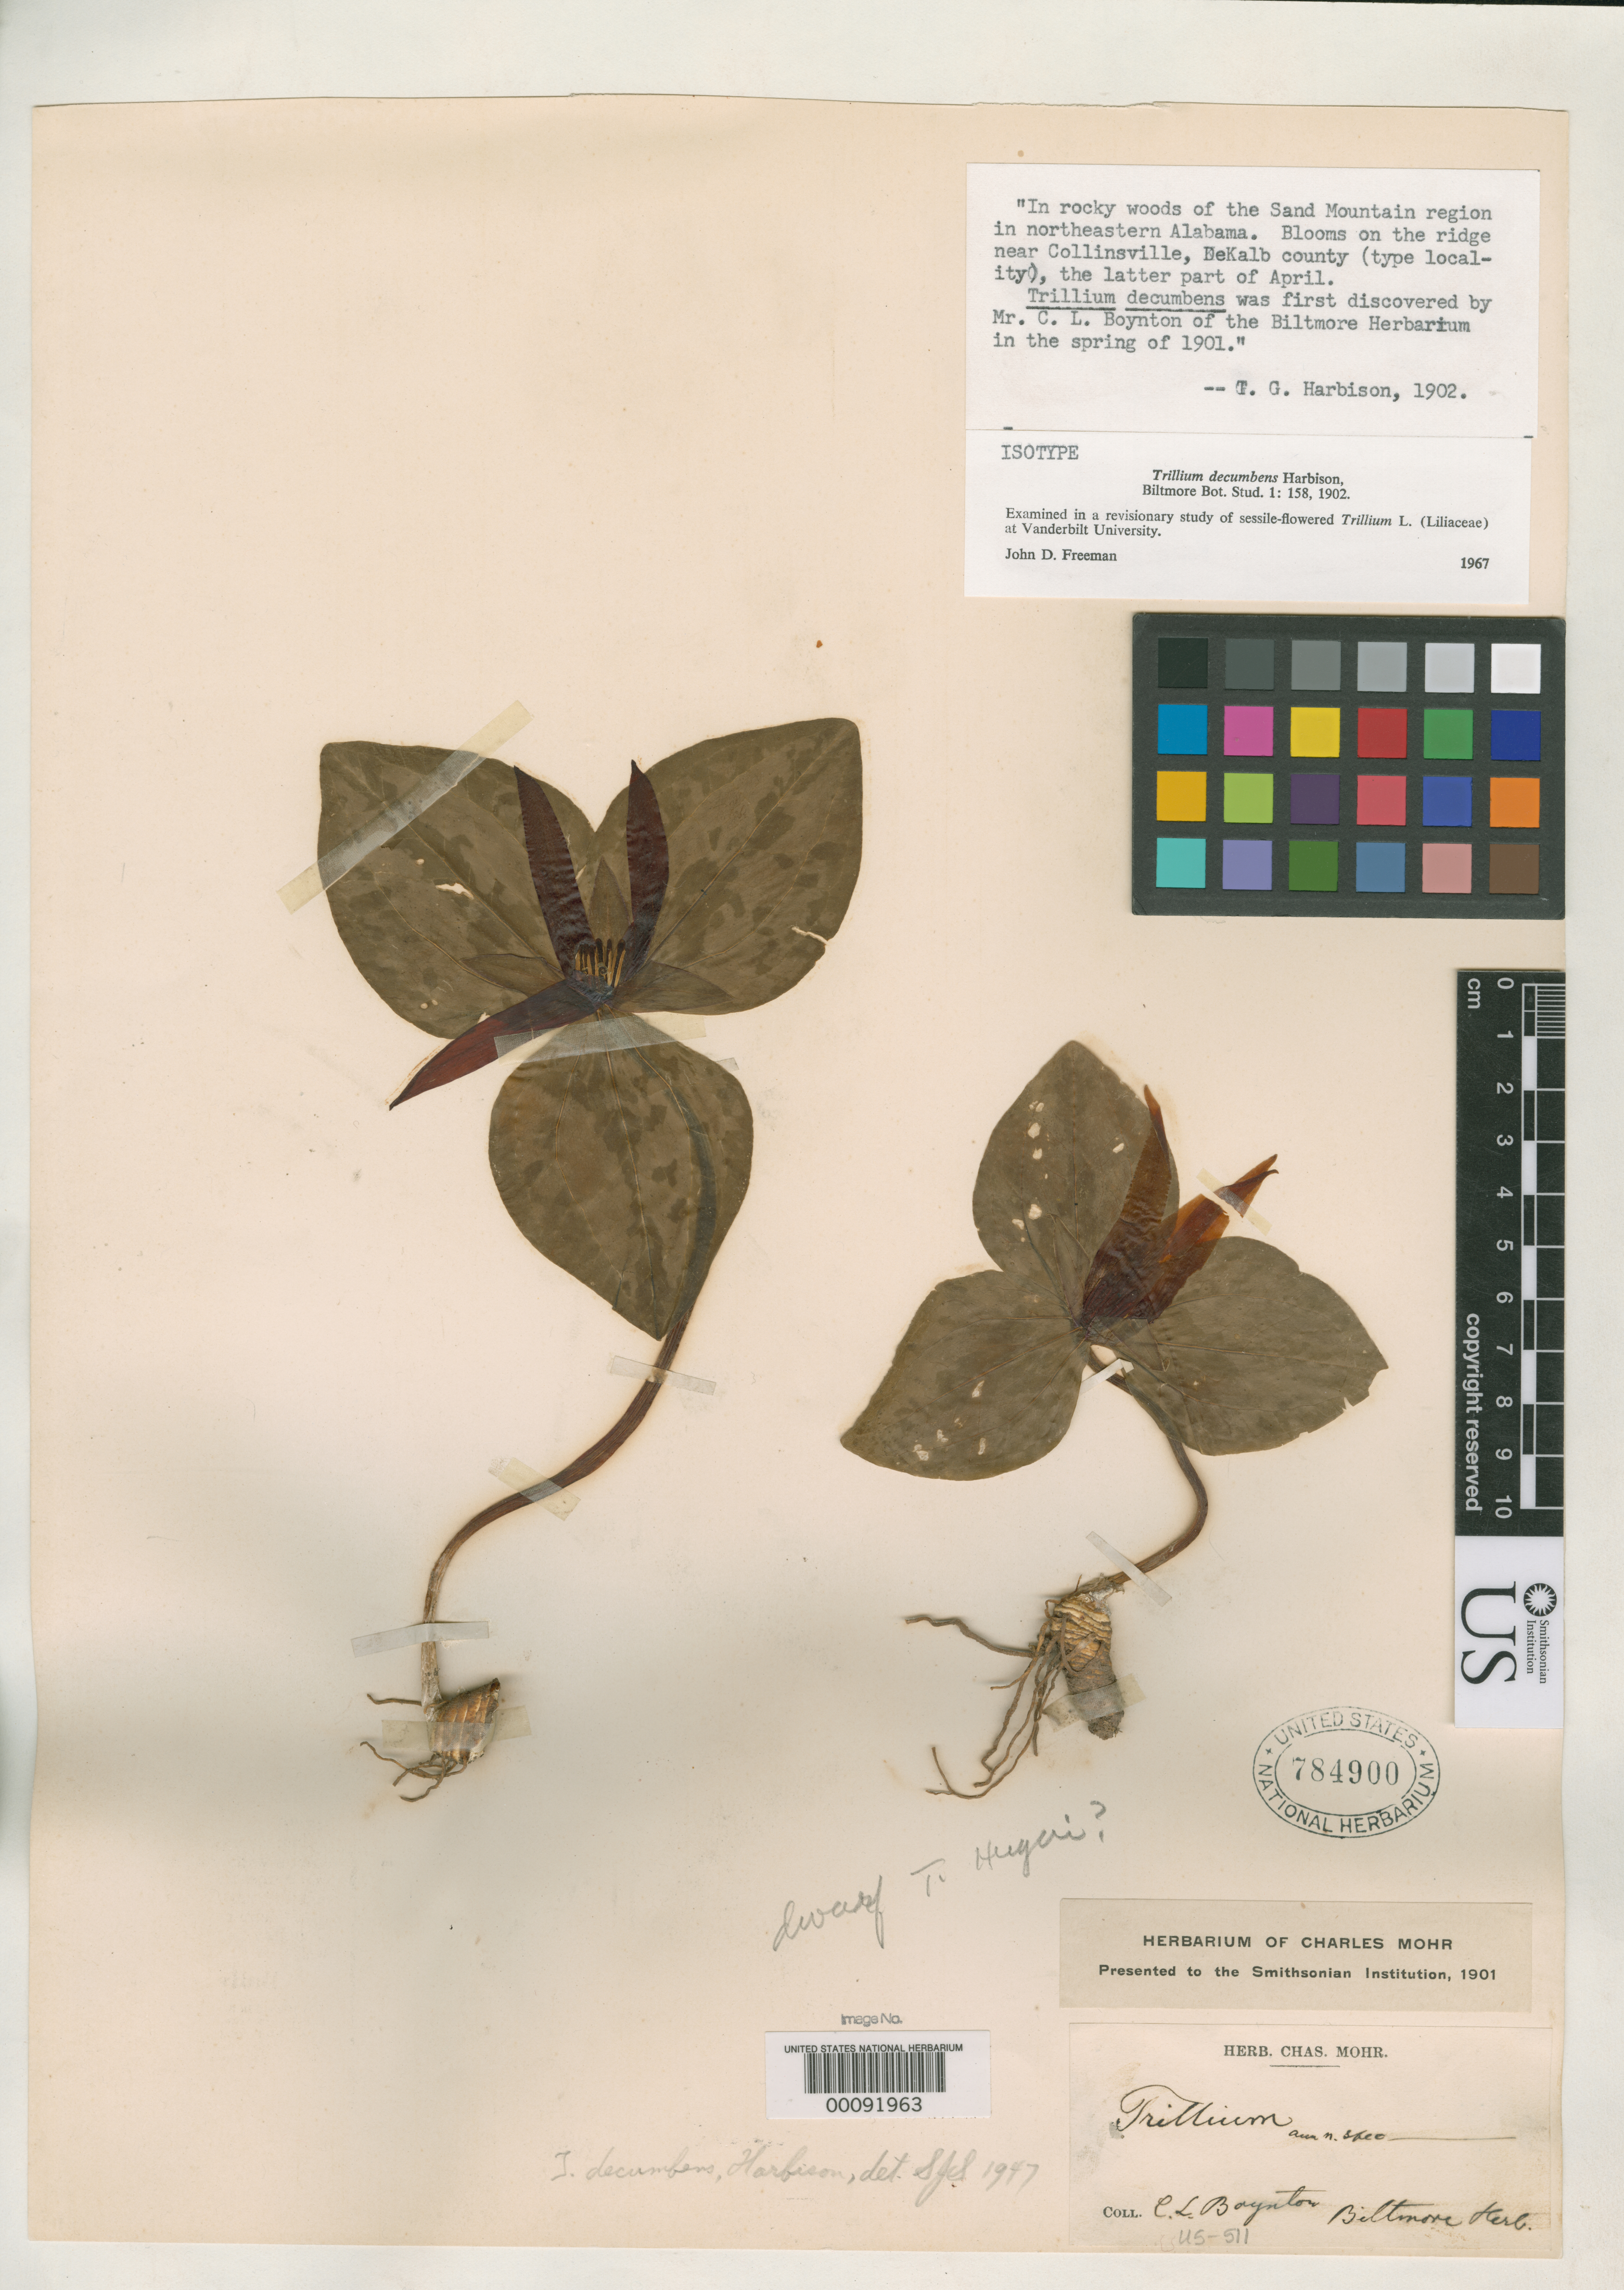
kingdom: Plantae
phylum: Tracheophyta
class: Liliopsida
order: Liliales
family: Melanthiaceae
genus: Trillium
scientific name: Trillium decumbens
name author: Harb.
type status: Isotype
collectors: C. L. Boynton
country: United States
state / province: Alabama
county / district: De Kalb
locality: Near Collinsville, on ridge.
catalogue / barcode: US 784900